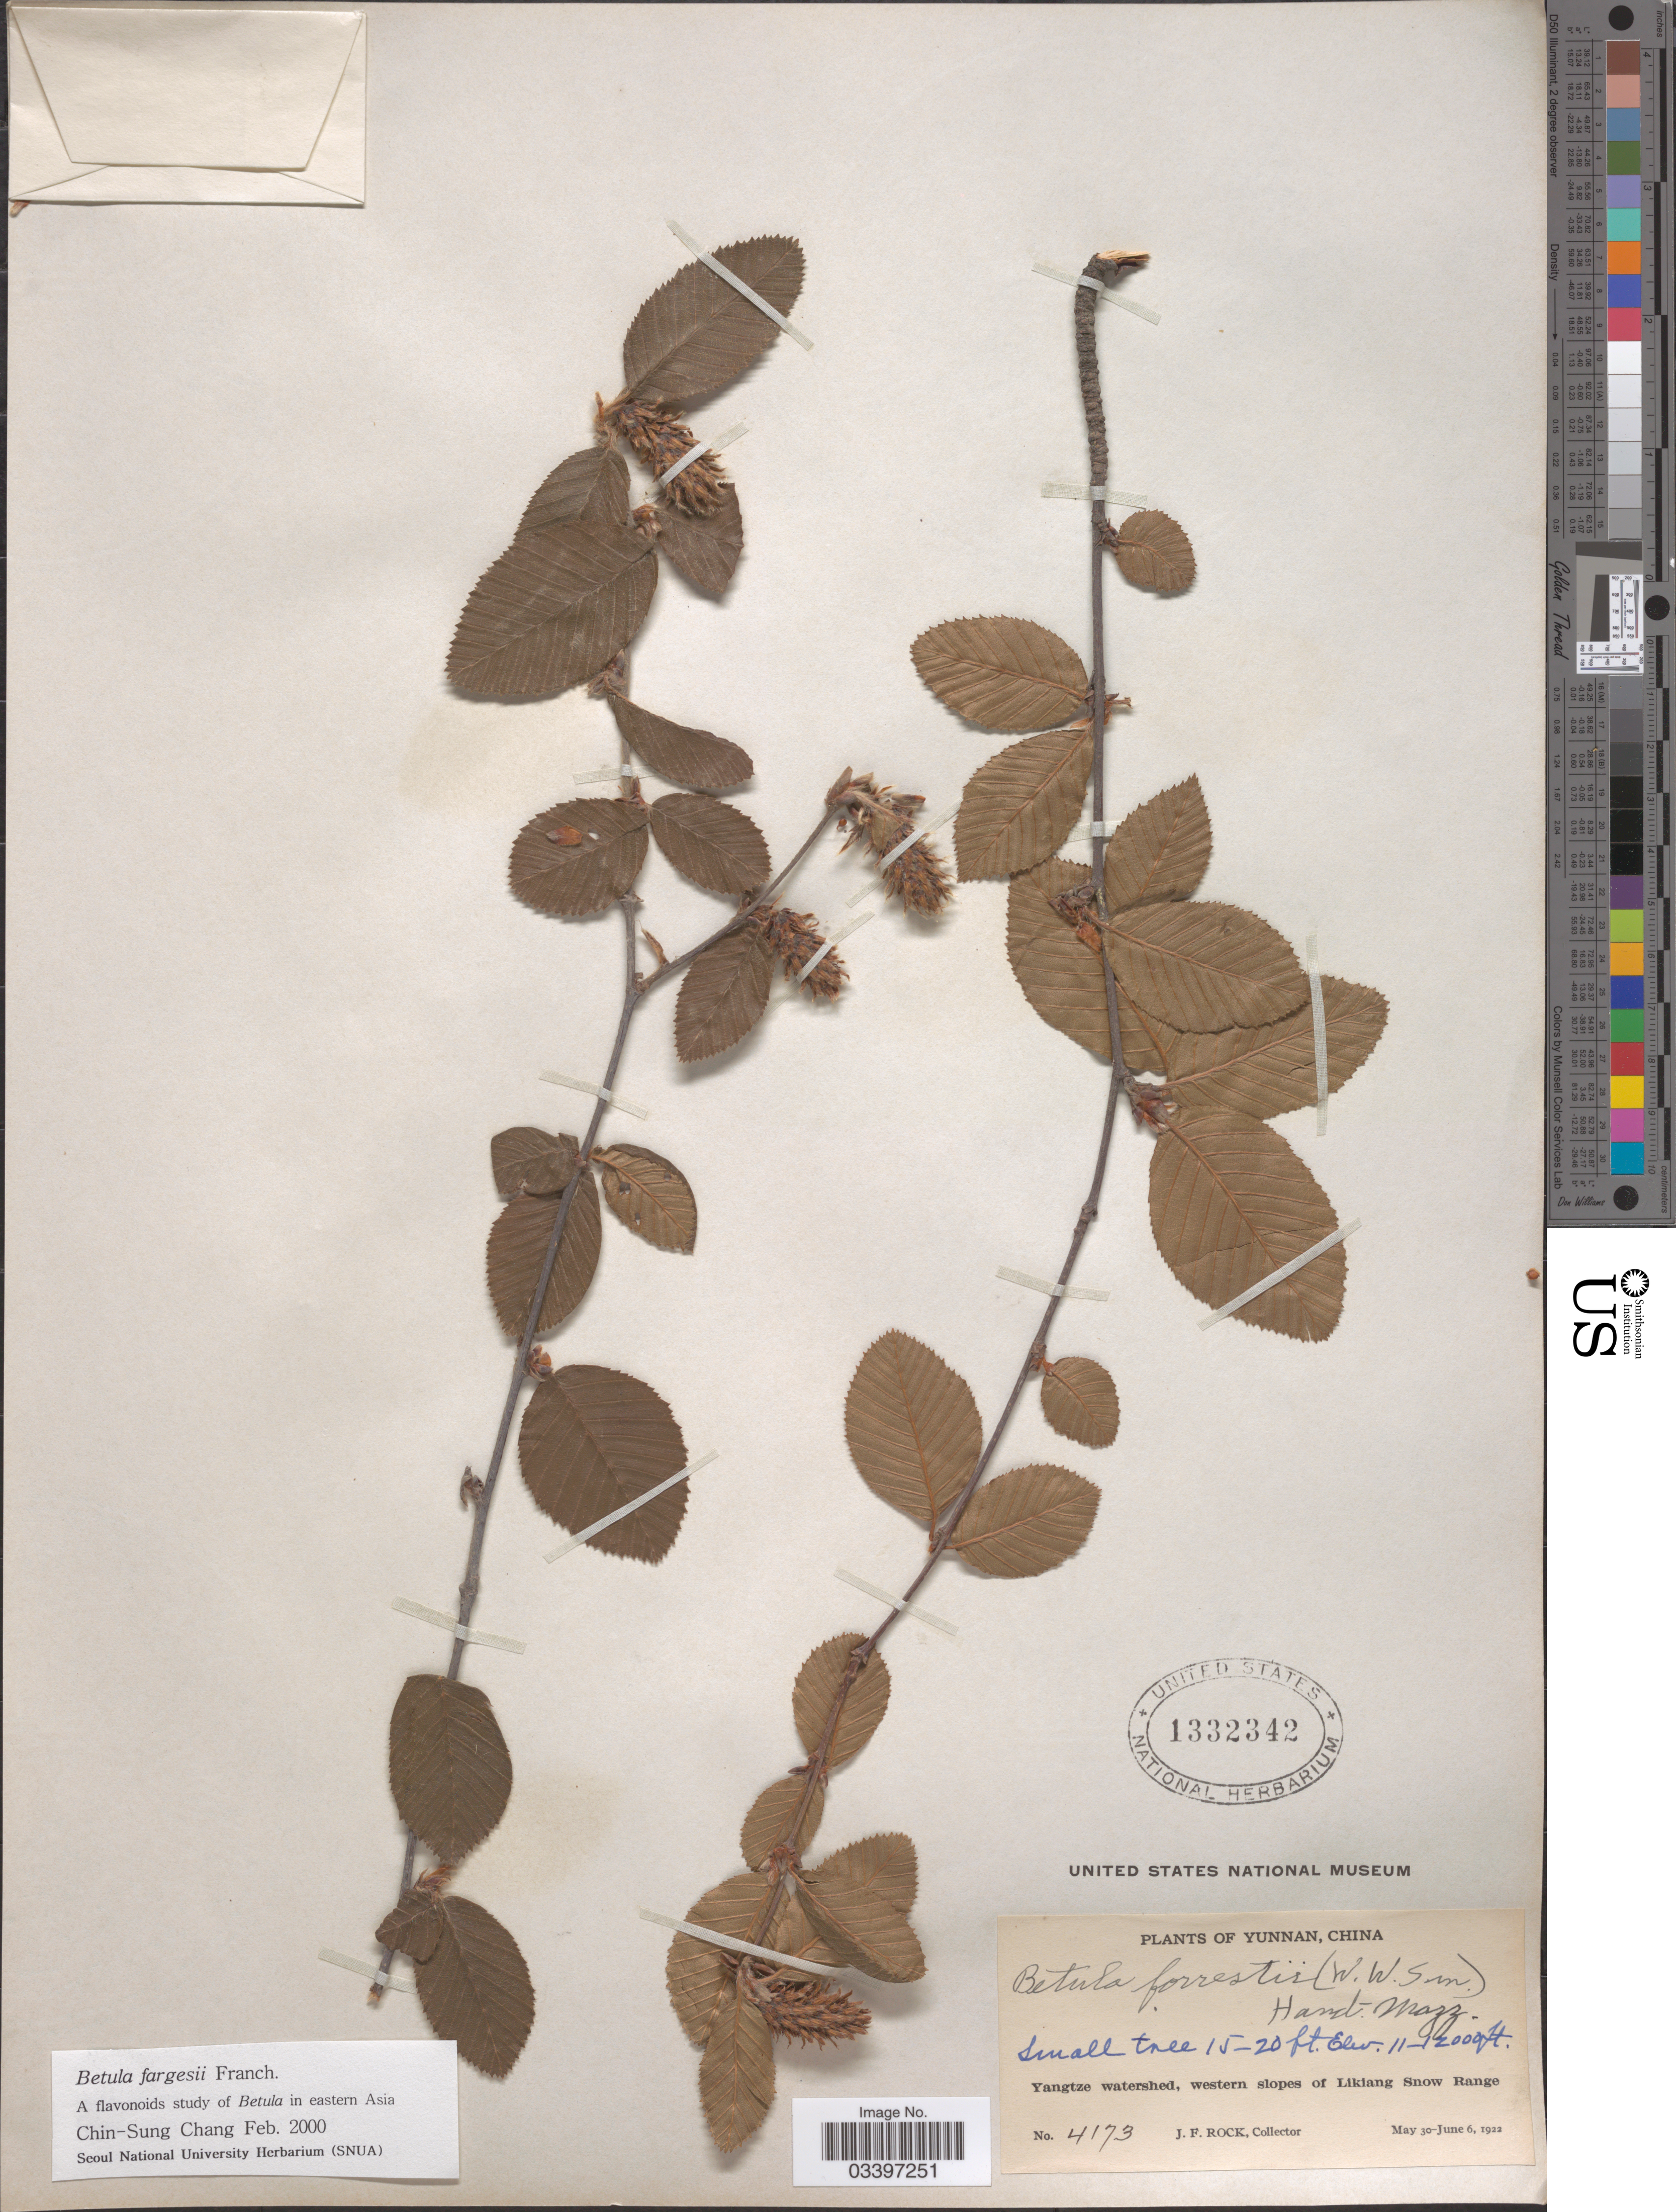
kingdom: Plantae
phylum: Tracheophyta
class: Magnoliopsida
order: Fagales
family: Betulaceae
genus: Betula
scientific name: Betula fargesii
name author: Franch.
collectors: J. Rock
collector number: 4173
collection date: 1922-05-30/1922-06-06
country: China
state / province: Yunnan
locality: Yangtze watershed, western slopes of Likiang Snow Range.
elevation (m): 3353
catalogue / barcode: US 1332342